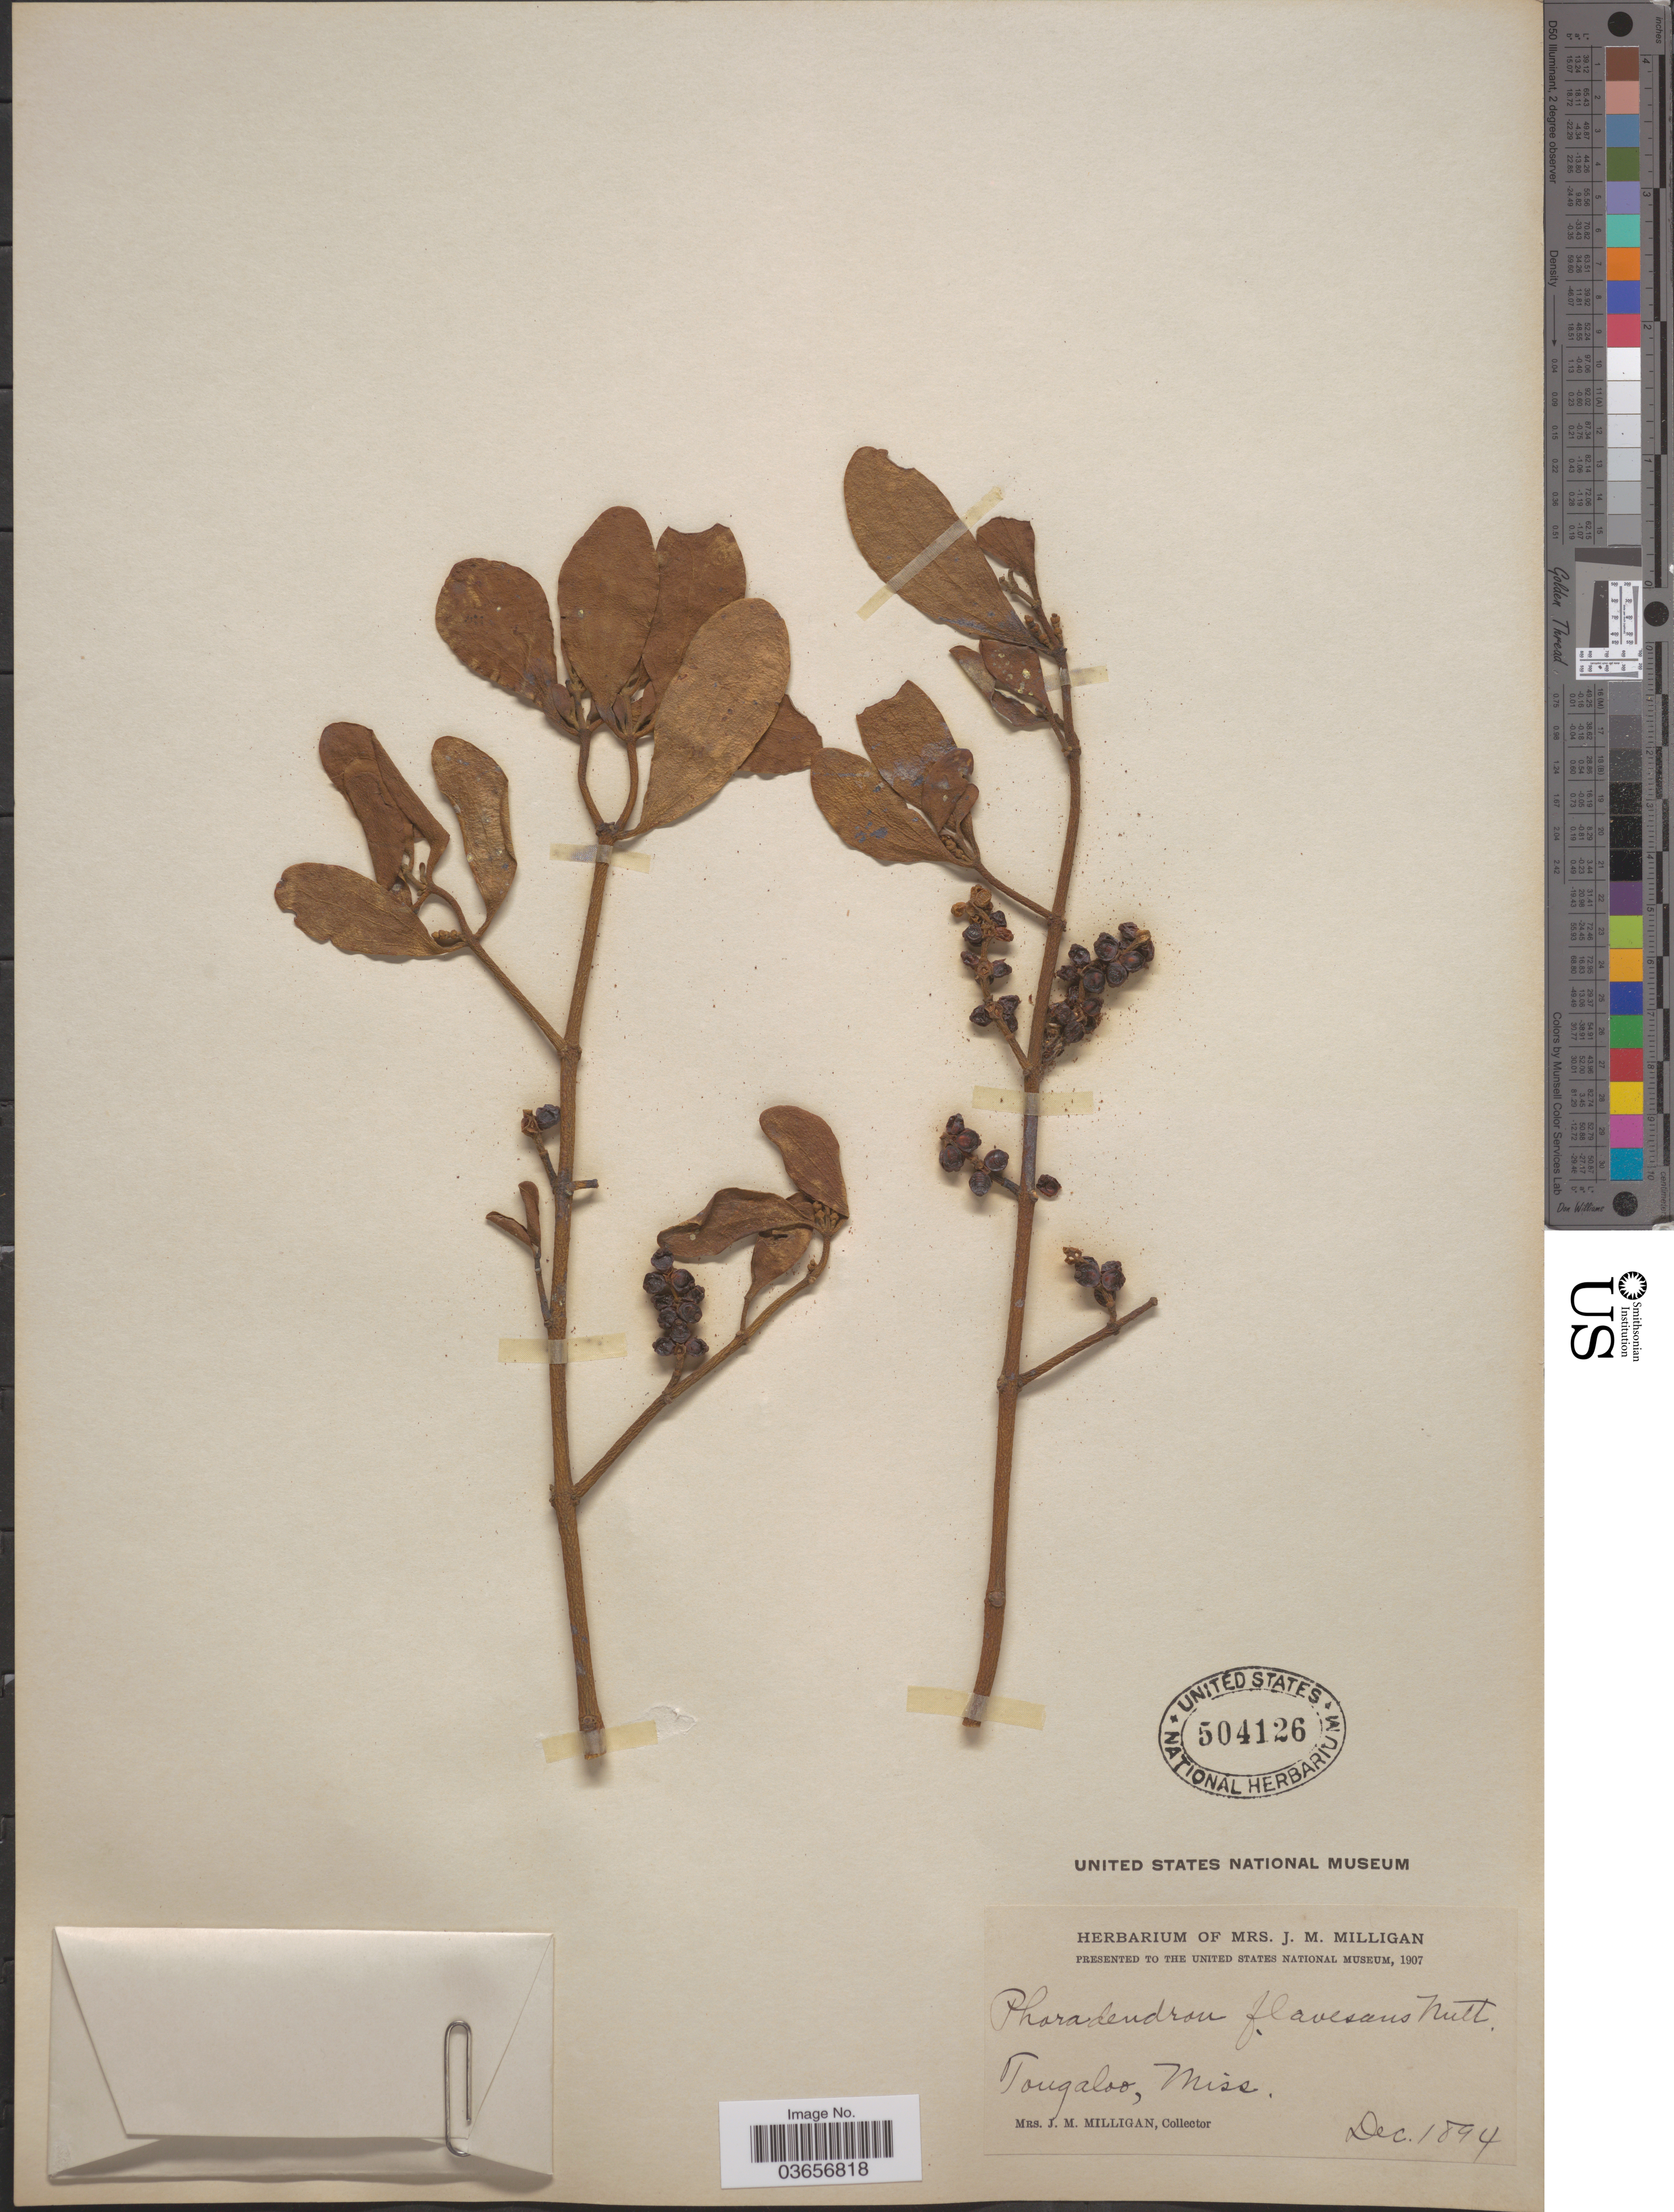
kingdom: Plantae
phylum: Tracheophyta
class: Magnoliopsida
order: Santalales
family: Viscaceae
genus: Phoradendron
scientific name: Phoradendron flavescens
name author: Nutt.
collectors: J. Milligan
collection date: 1894-12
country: United States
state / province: Mississippi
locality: Tougaloo.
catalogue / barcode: US 504126